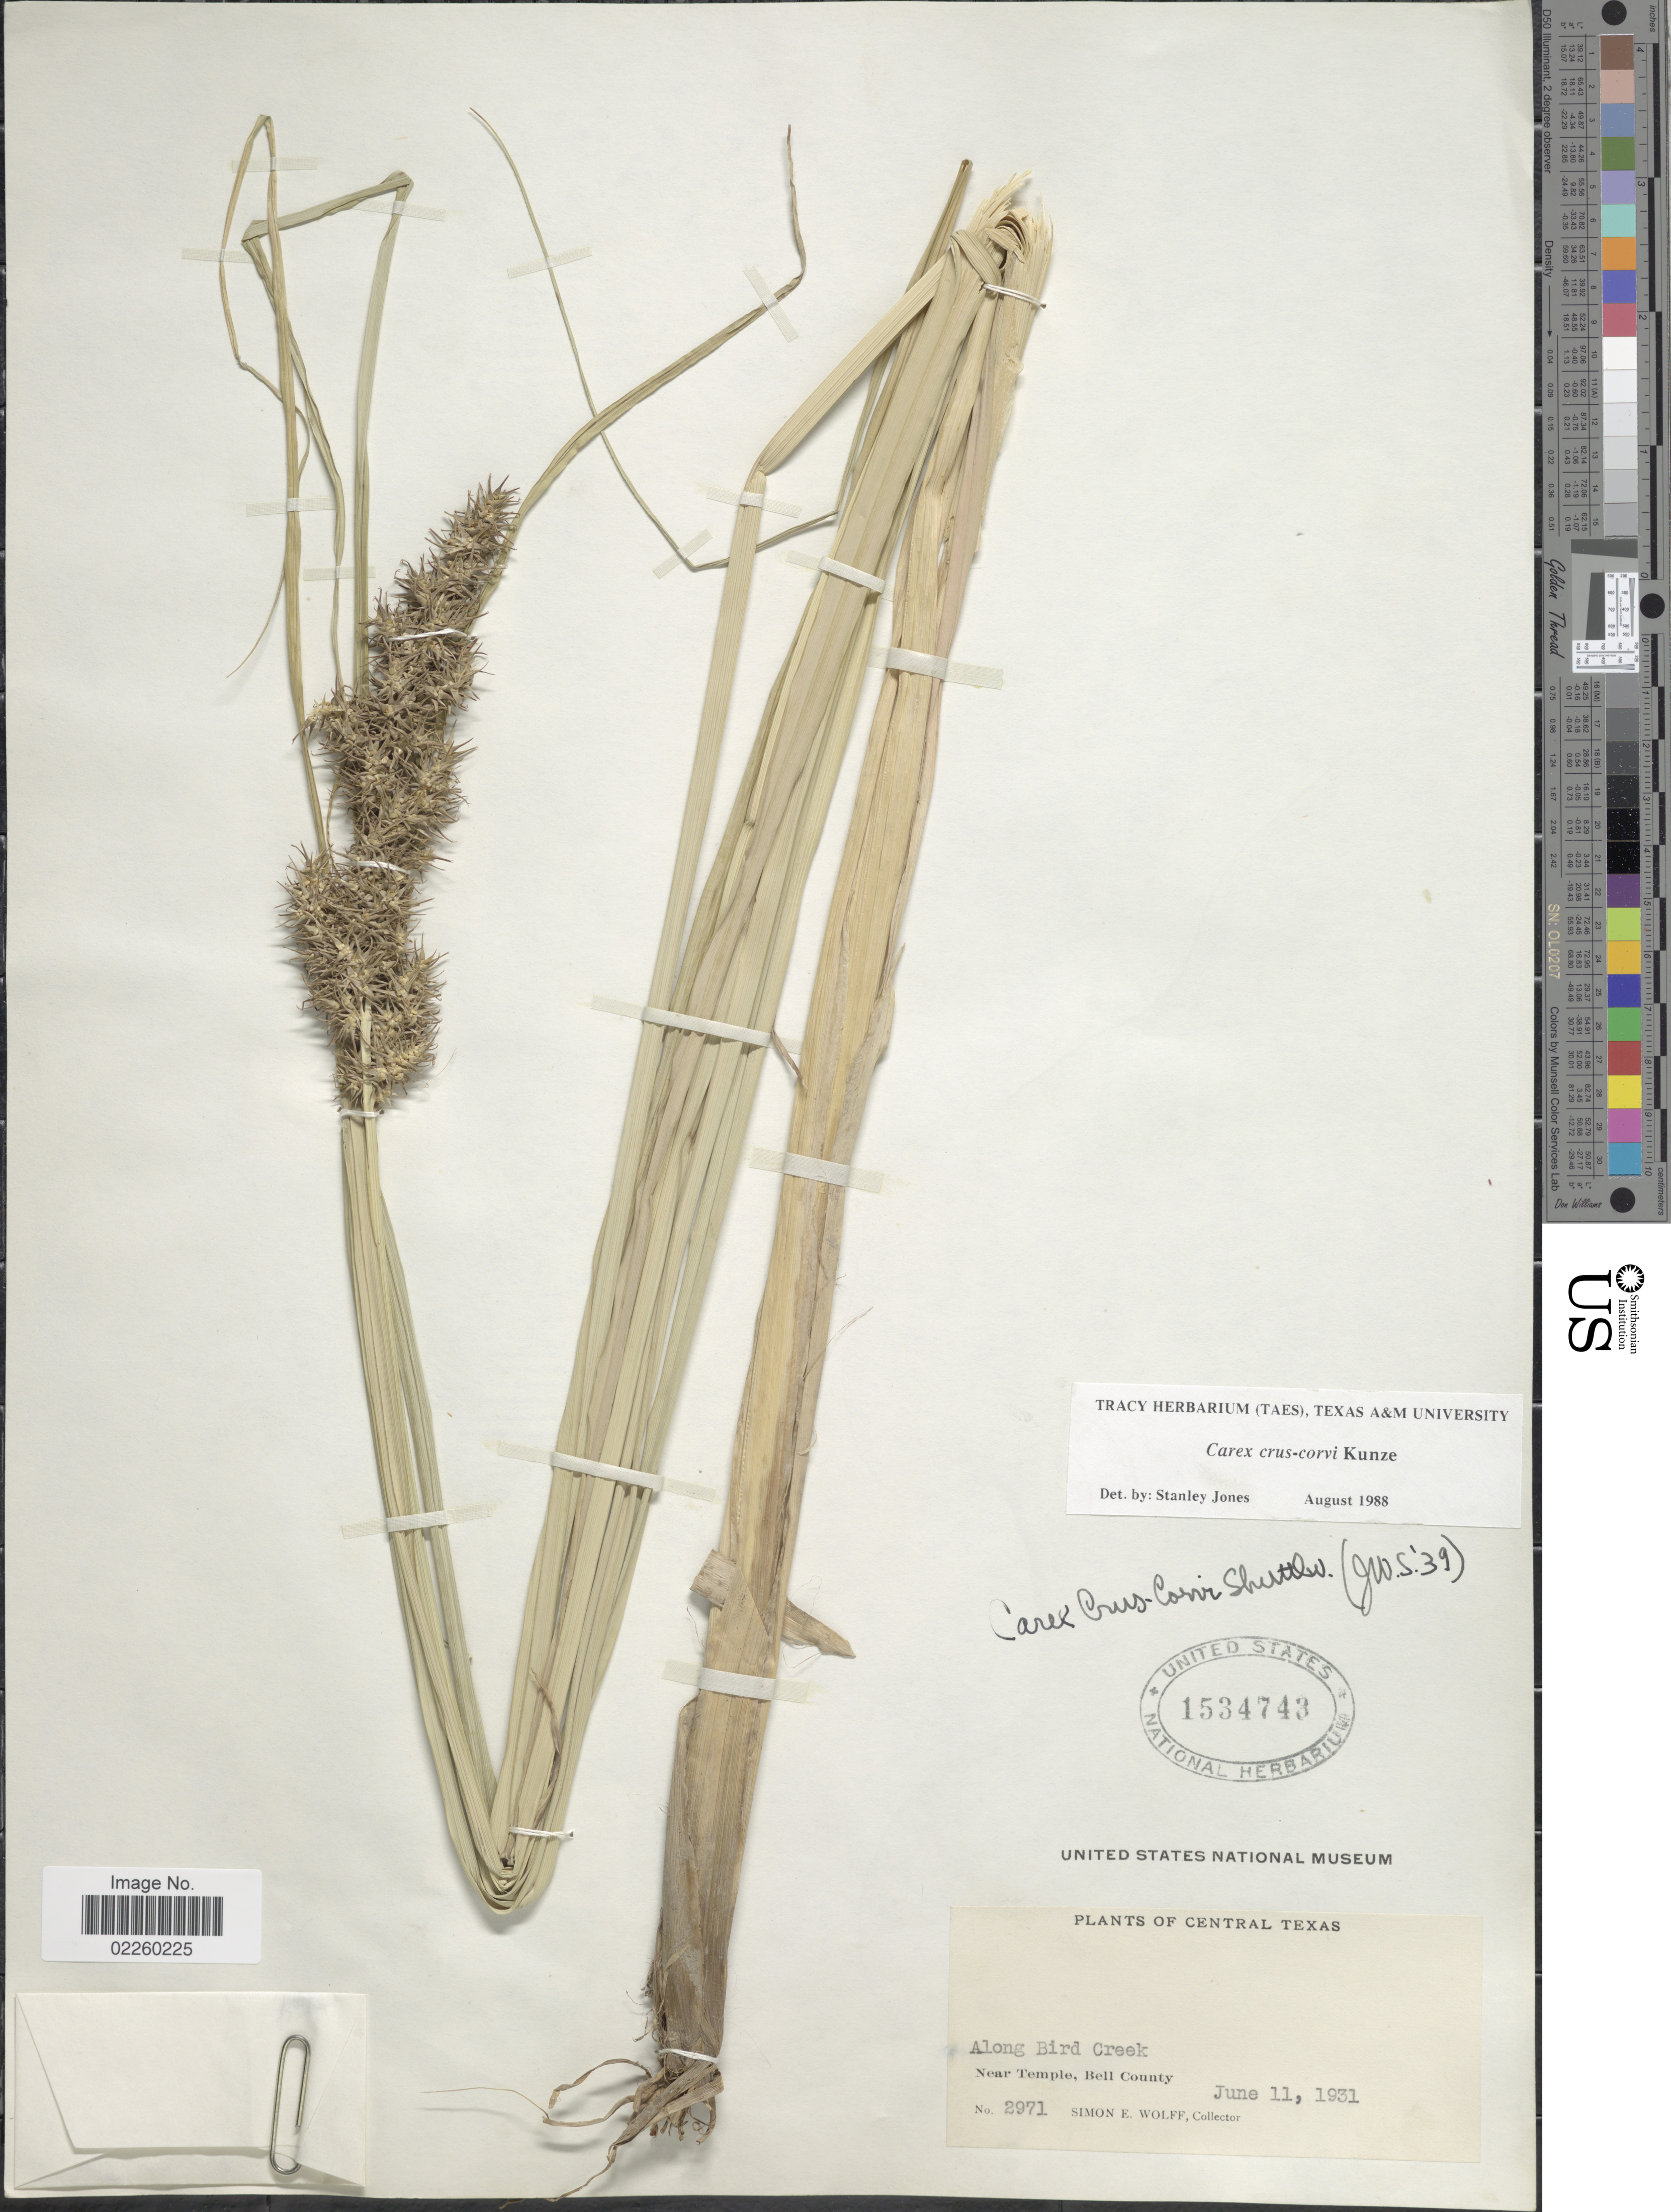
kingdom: Plantae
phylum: Tracheophyta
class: Liliopsida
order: Poales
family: Cyperaceae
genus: Carex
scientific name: Carex crus-corvi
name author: Shuttlew. ex Kunze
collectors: S. E. Wolff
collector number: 2971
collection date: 1931-06-11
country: United States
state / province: Texas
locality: Central Texas. Along Bird Creek. Near Temple, Bell County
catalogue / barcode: US 1534743